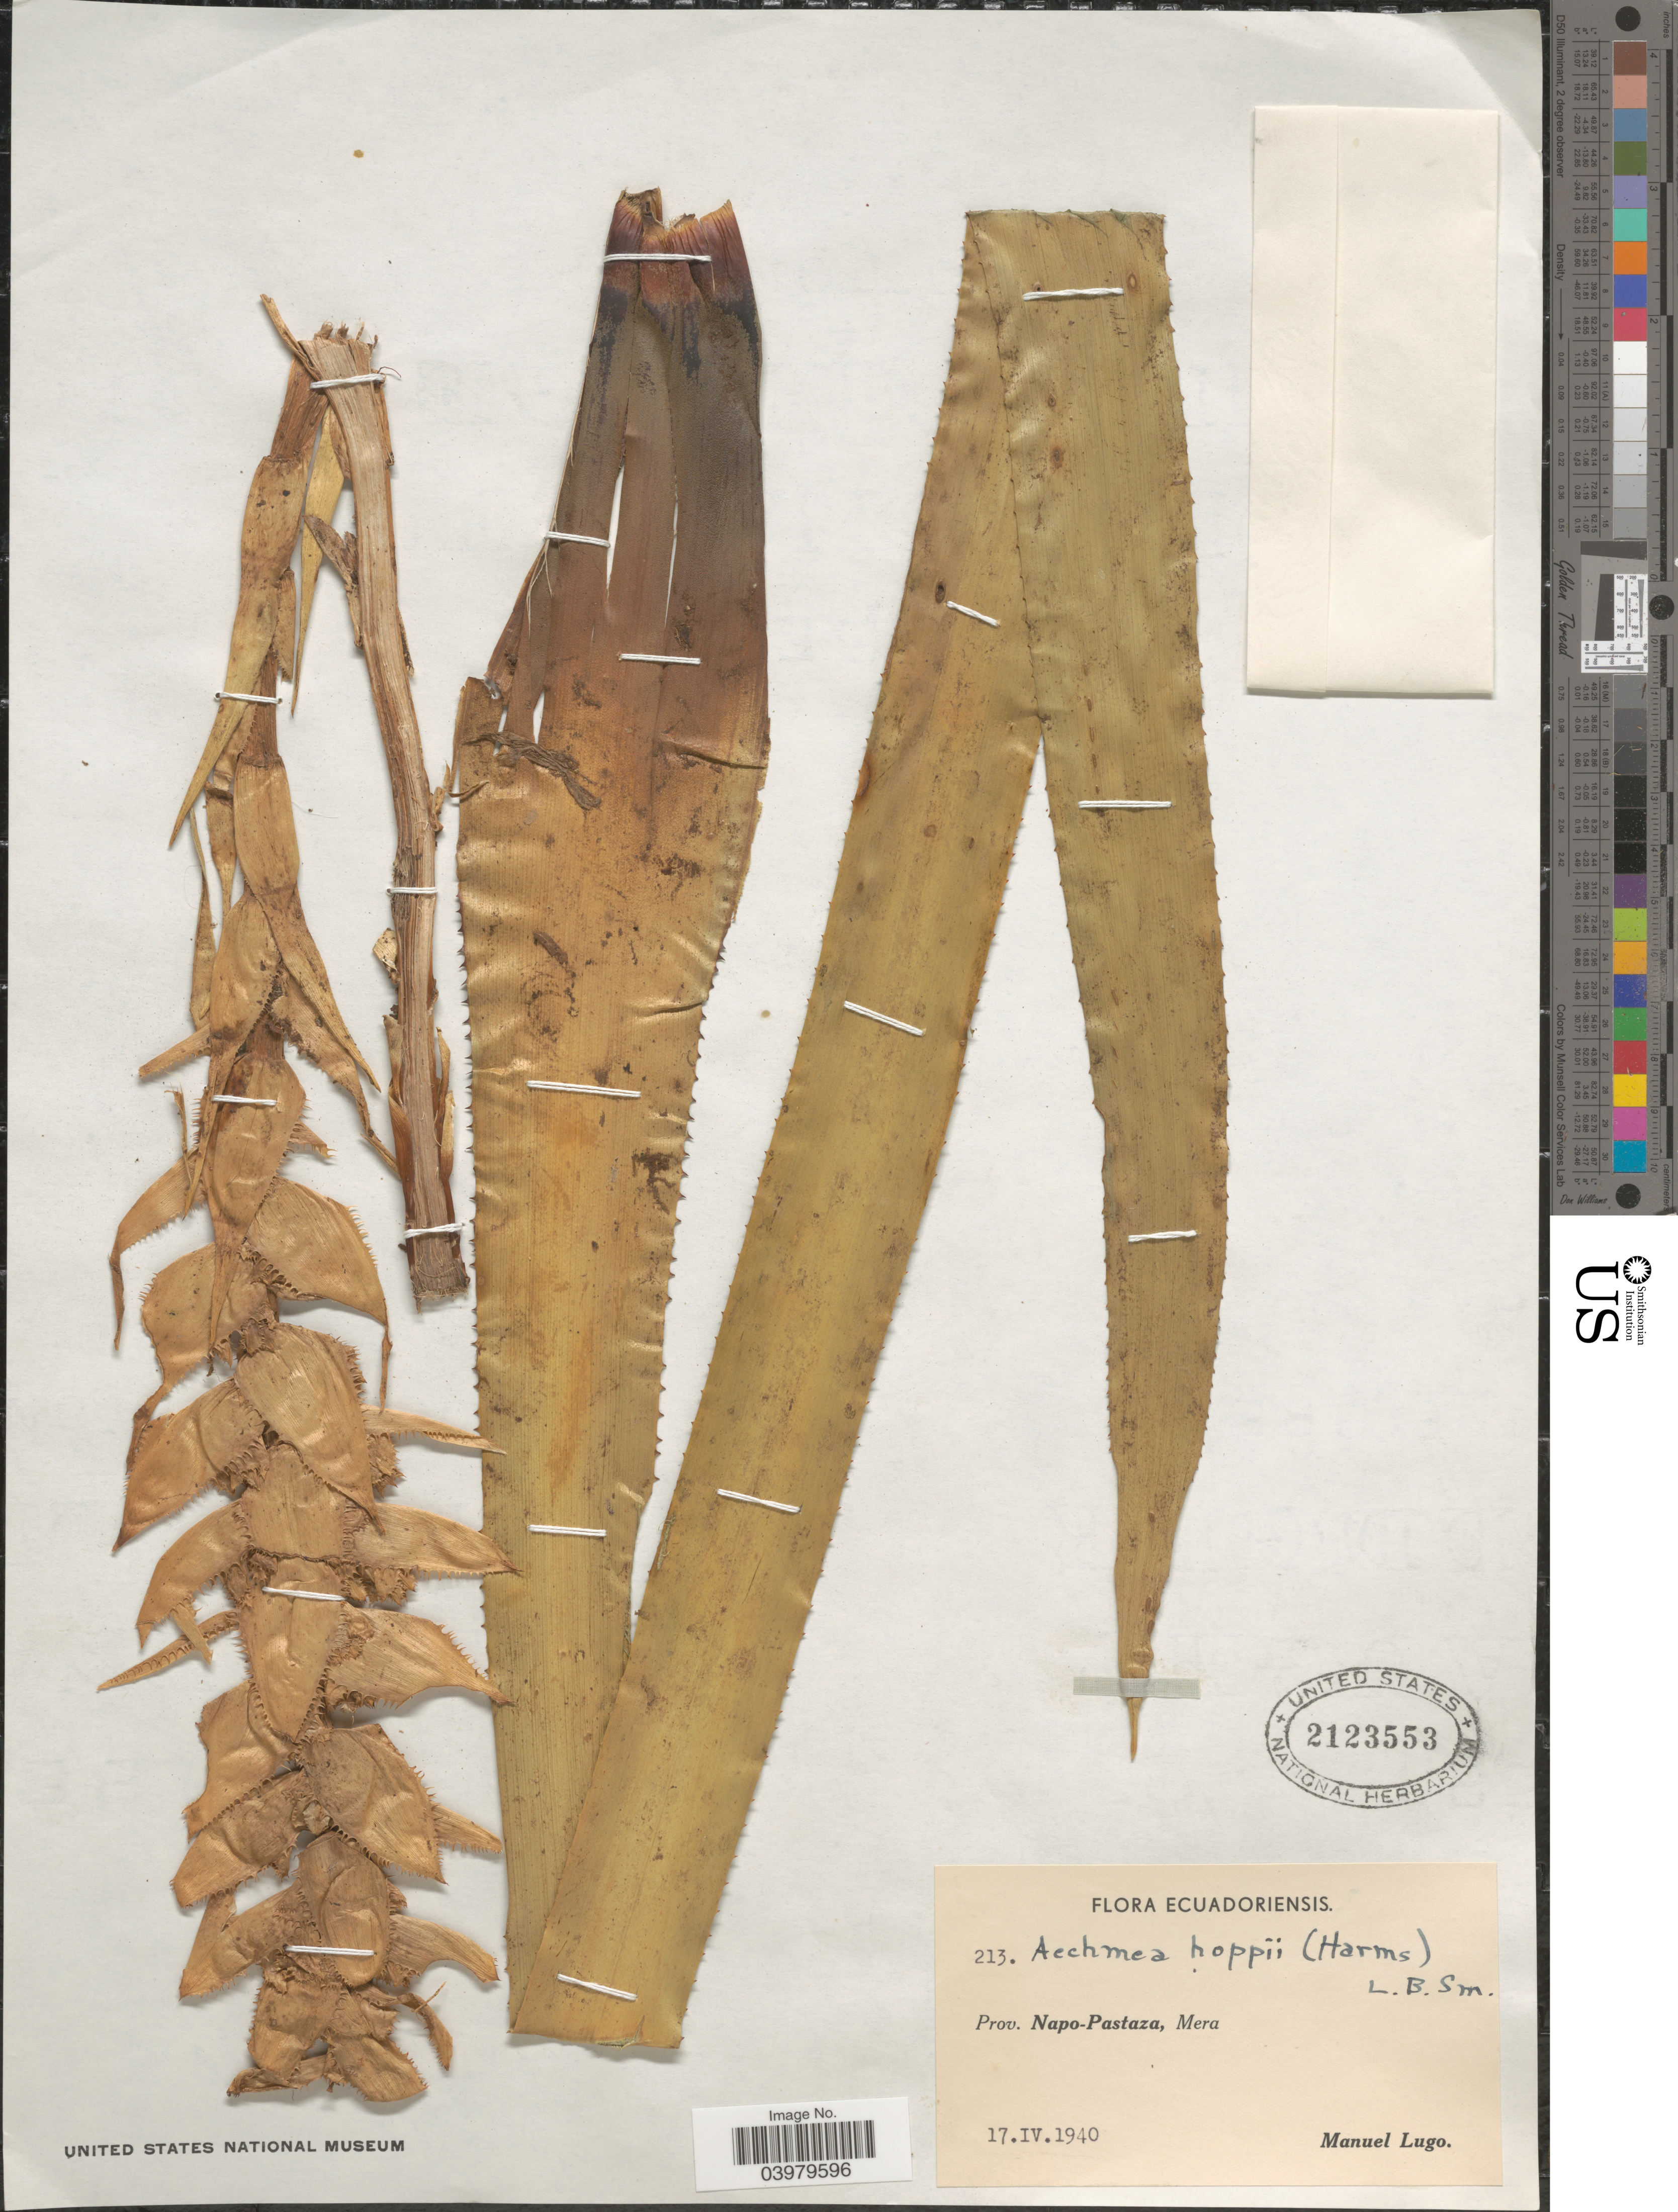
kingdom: Plantae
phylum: Tracheophyta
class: Liliopsida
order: Poales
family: Bromeliaceae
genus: Aechmea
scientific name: Aechmea hoppii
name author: (Harms) L.B. Sm.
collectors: M. Lugo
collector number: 213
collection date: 1940-04-17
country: Ecuador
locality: Prov. Napo-Pastaza, Mera.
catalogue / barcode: US 2123553